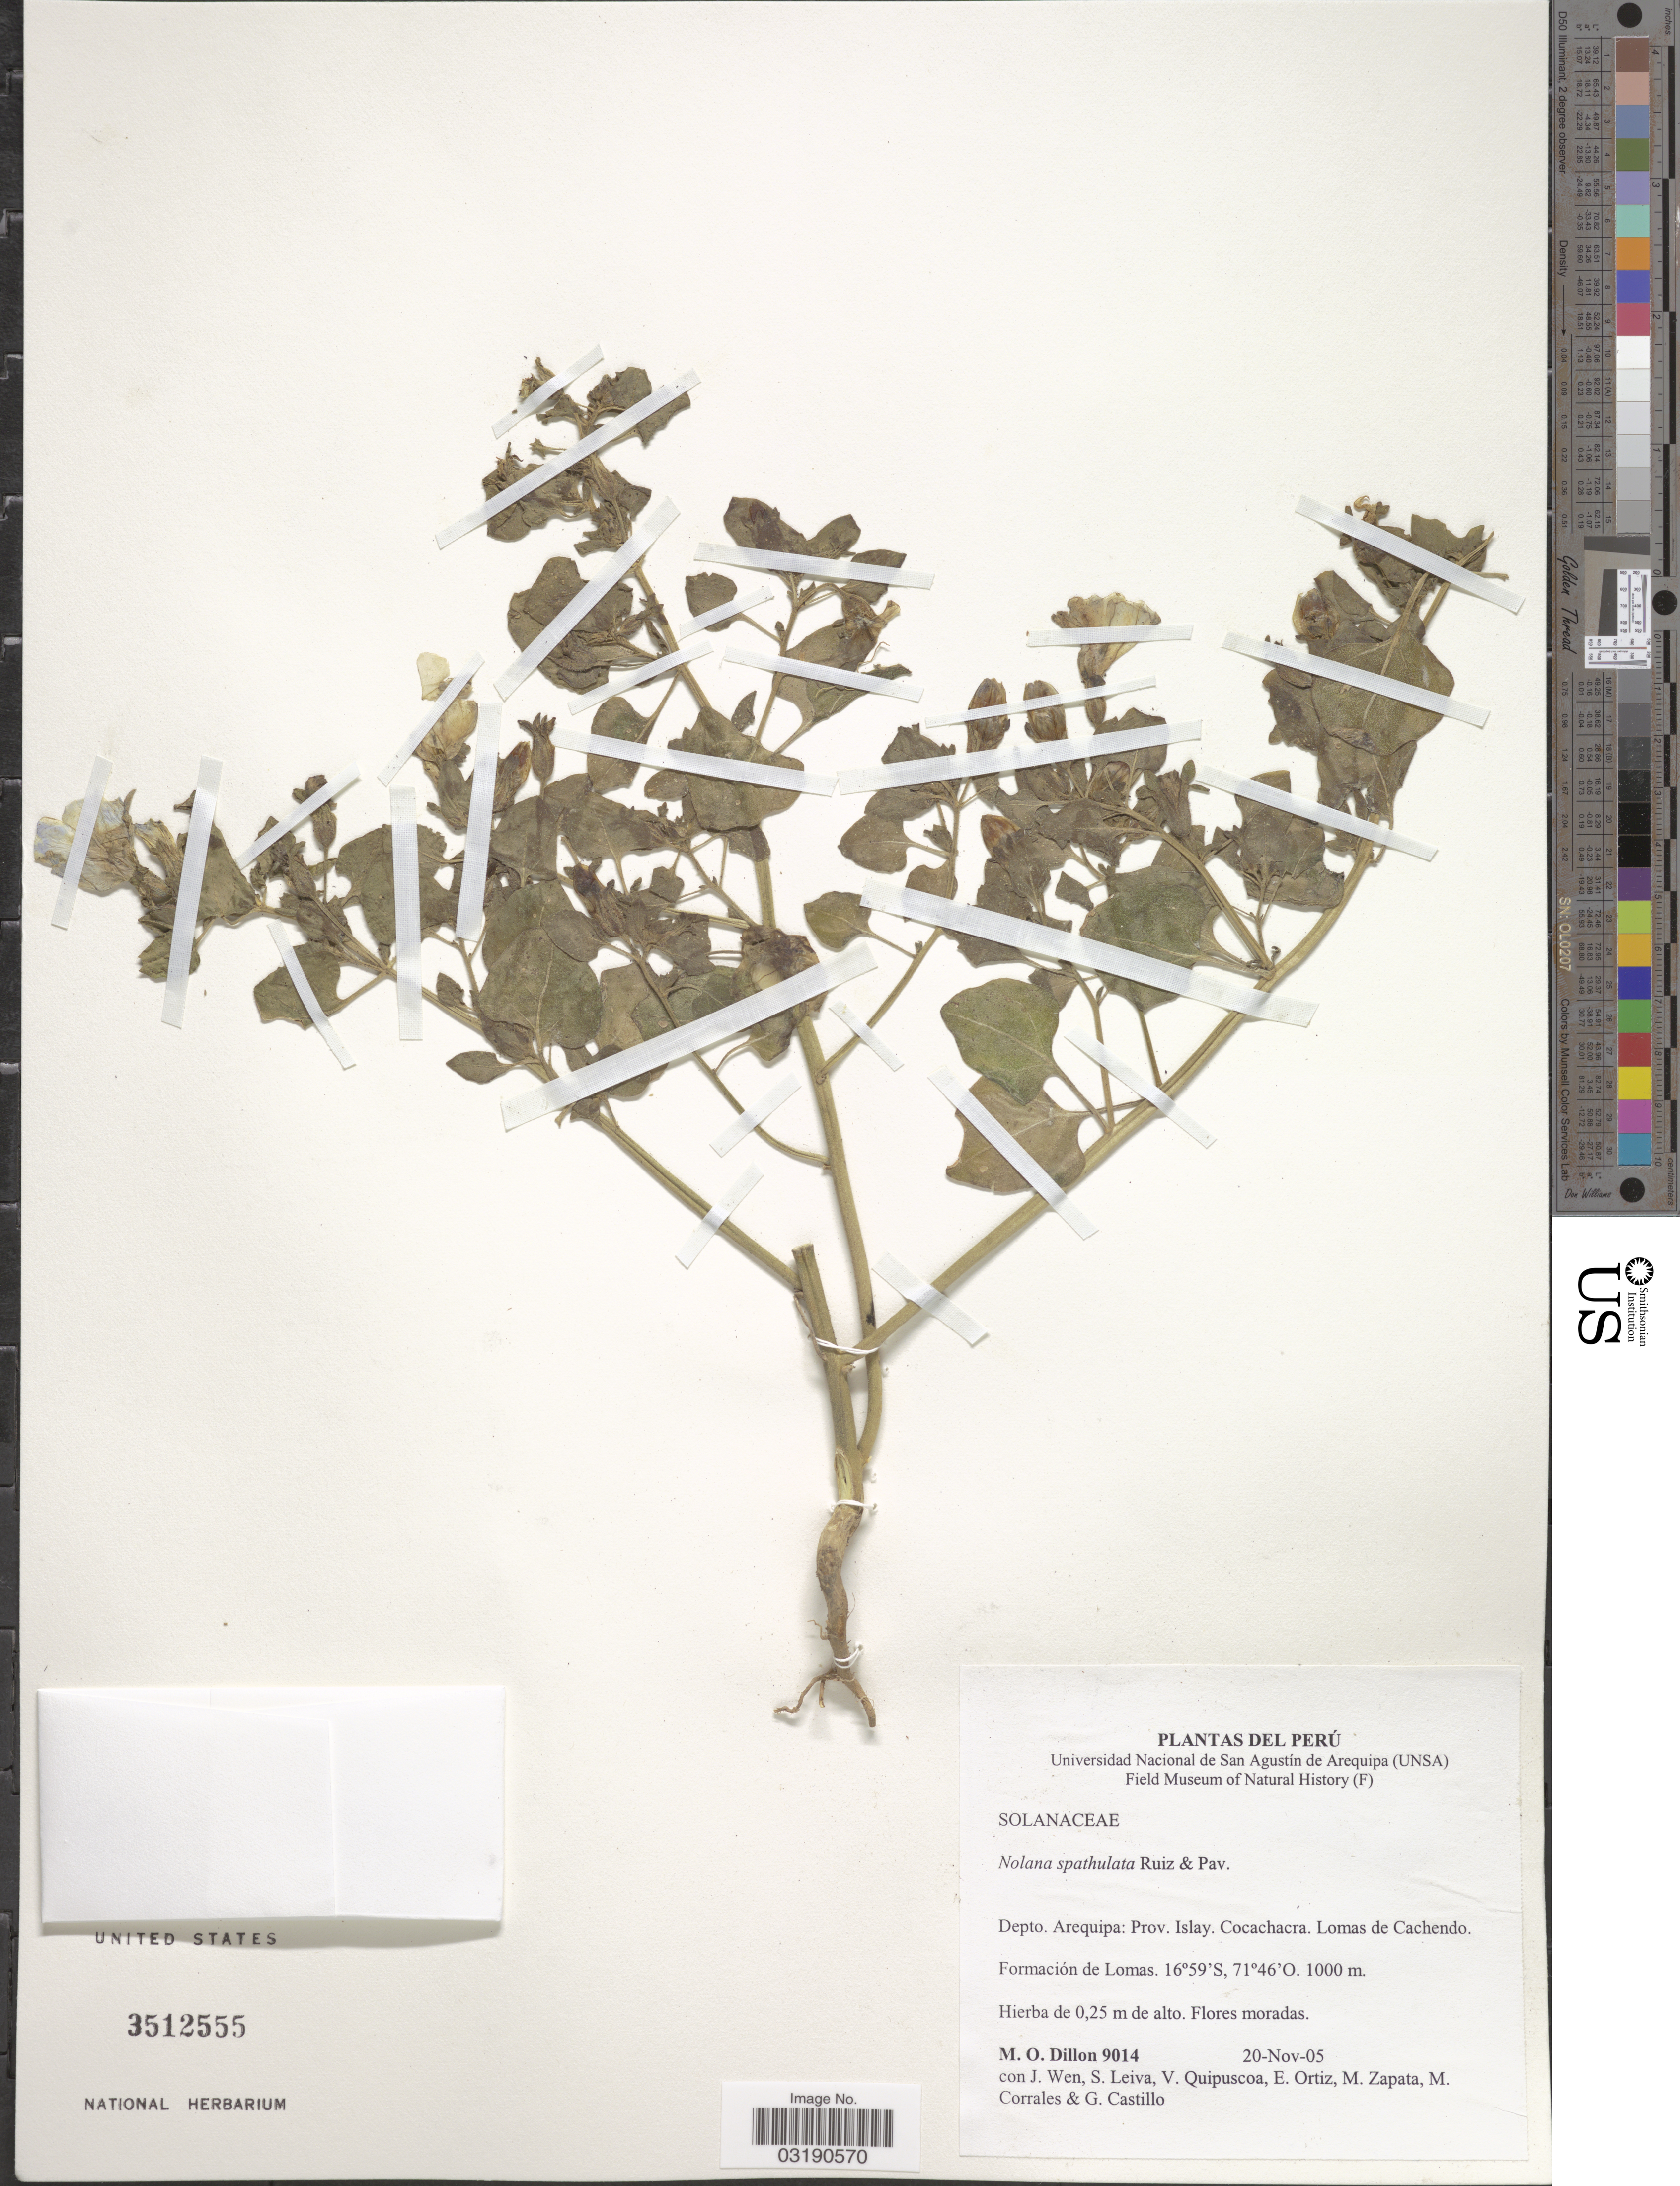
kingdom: Plantae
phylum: Tracheophyta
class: Magnoliopsida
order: Solanales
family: Solanaceae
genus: Nolana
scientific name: Nolana spathulata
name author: Ruiz & Pav.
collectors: M. O. Dillon, J. Wen, S. Leiva, V. Quipuscoa & et al.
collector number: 9014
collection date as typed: Transcribed d/m/y: 20/11/5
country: Peru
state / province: Arequipa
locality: Depto. Arequipa: Prov. Islay. Cocachacra. Lomas de Cachendo.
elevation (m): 1000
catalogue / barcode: US 3512555